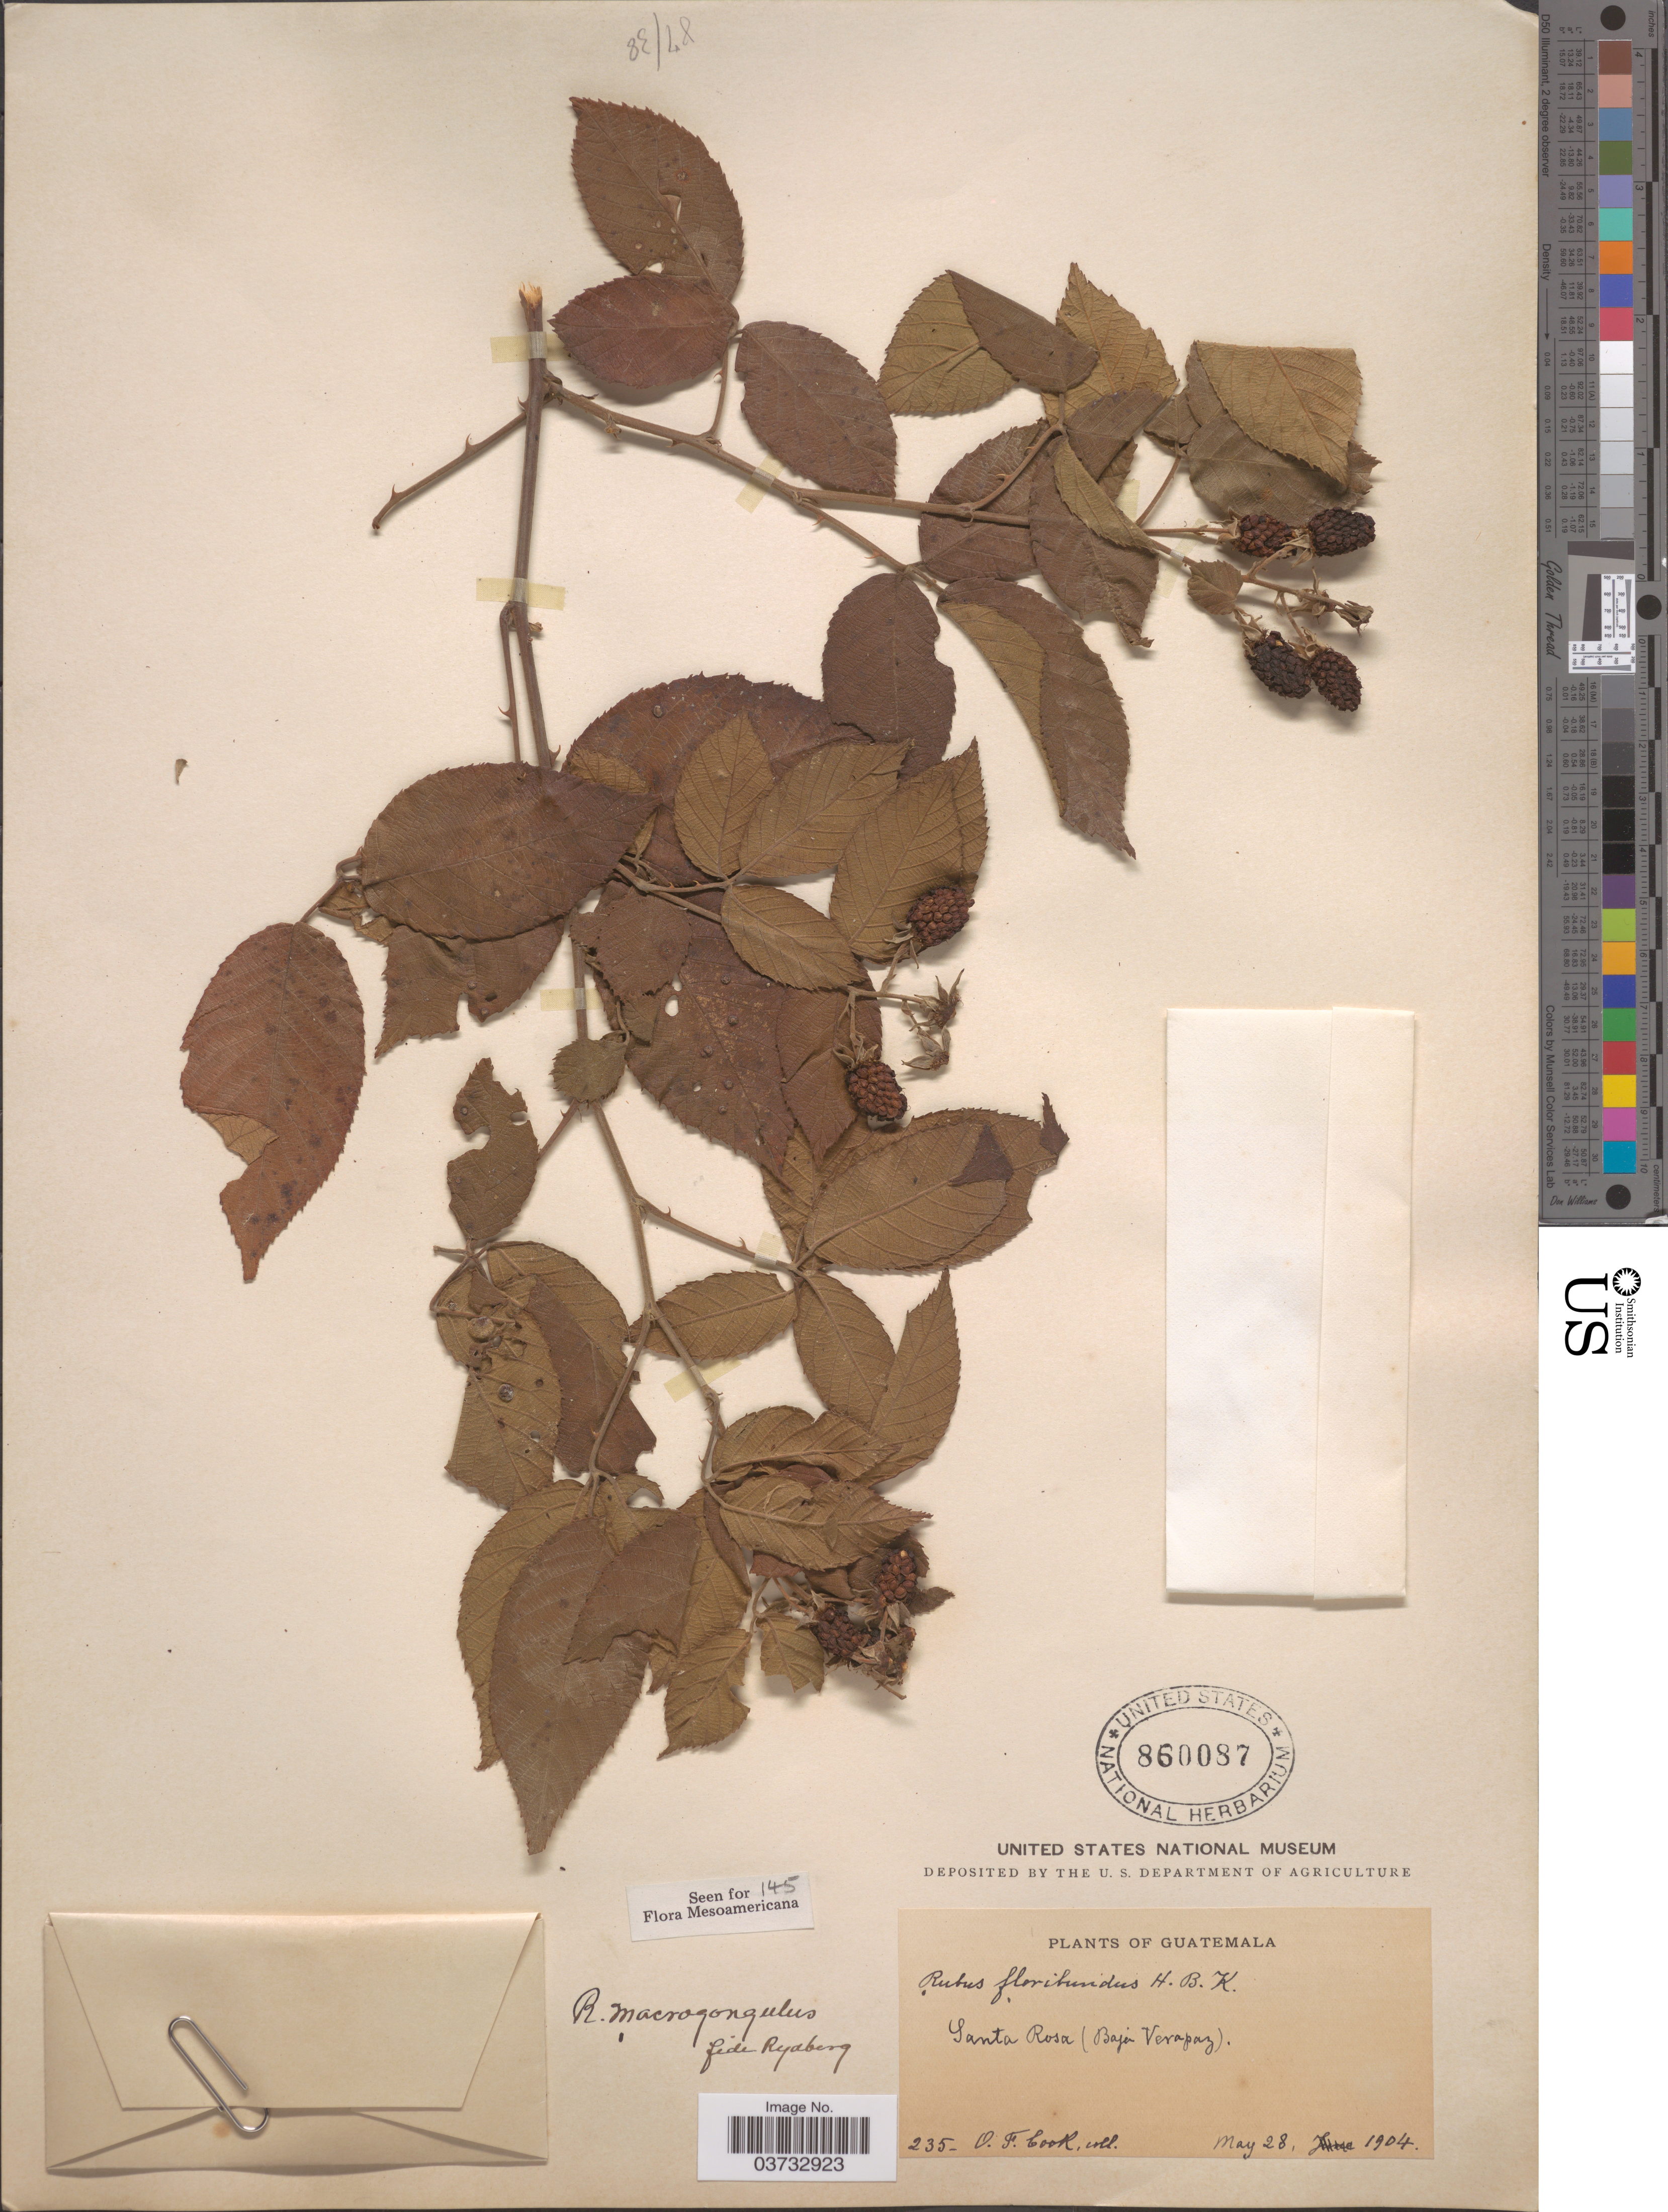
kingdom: Plantae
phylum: Tracheophyta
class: Magnoliopsida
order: Rosales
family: Rosaceae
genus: Rubus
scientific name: Rubus macrogongylus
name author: Focke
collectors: O. F. Cook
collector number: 235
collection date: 1904-05-28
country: Guatemala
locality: Santa Rosa (Baja Verapaz).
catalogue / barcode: US 860087